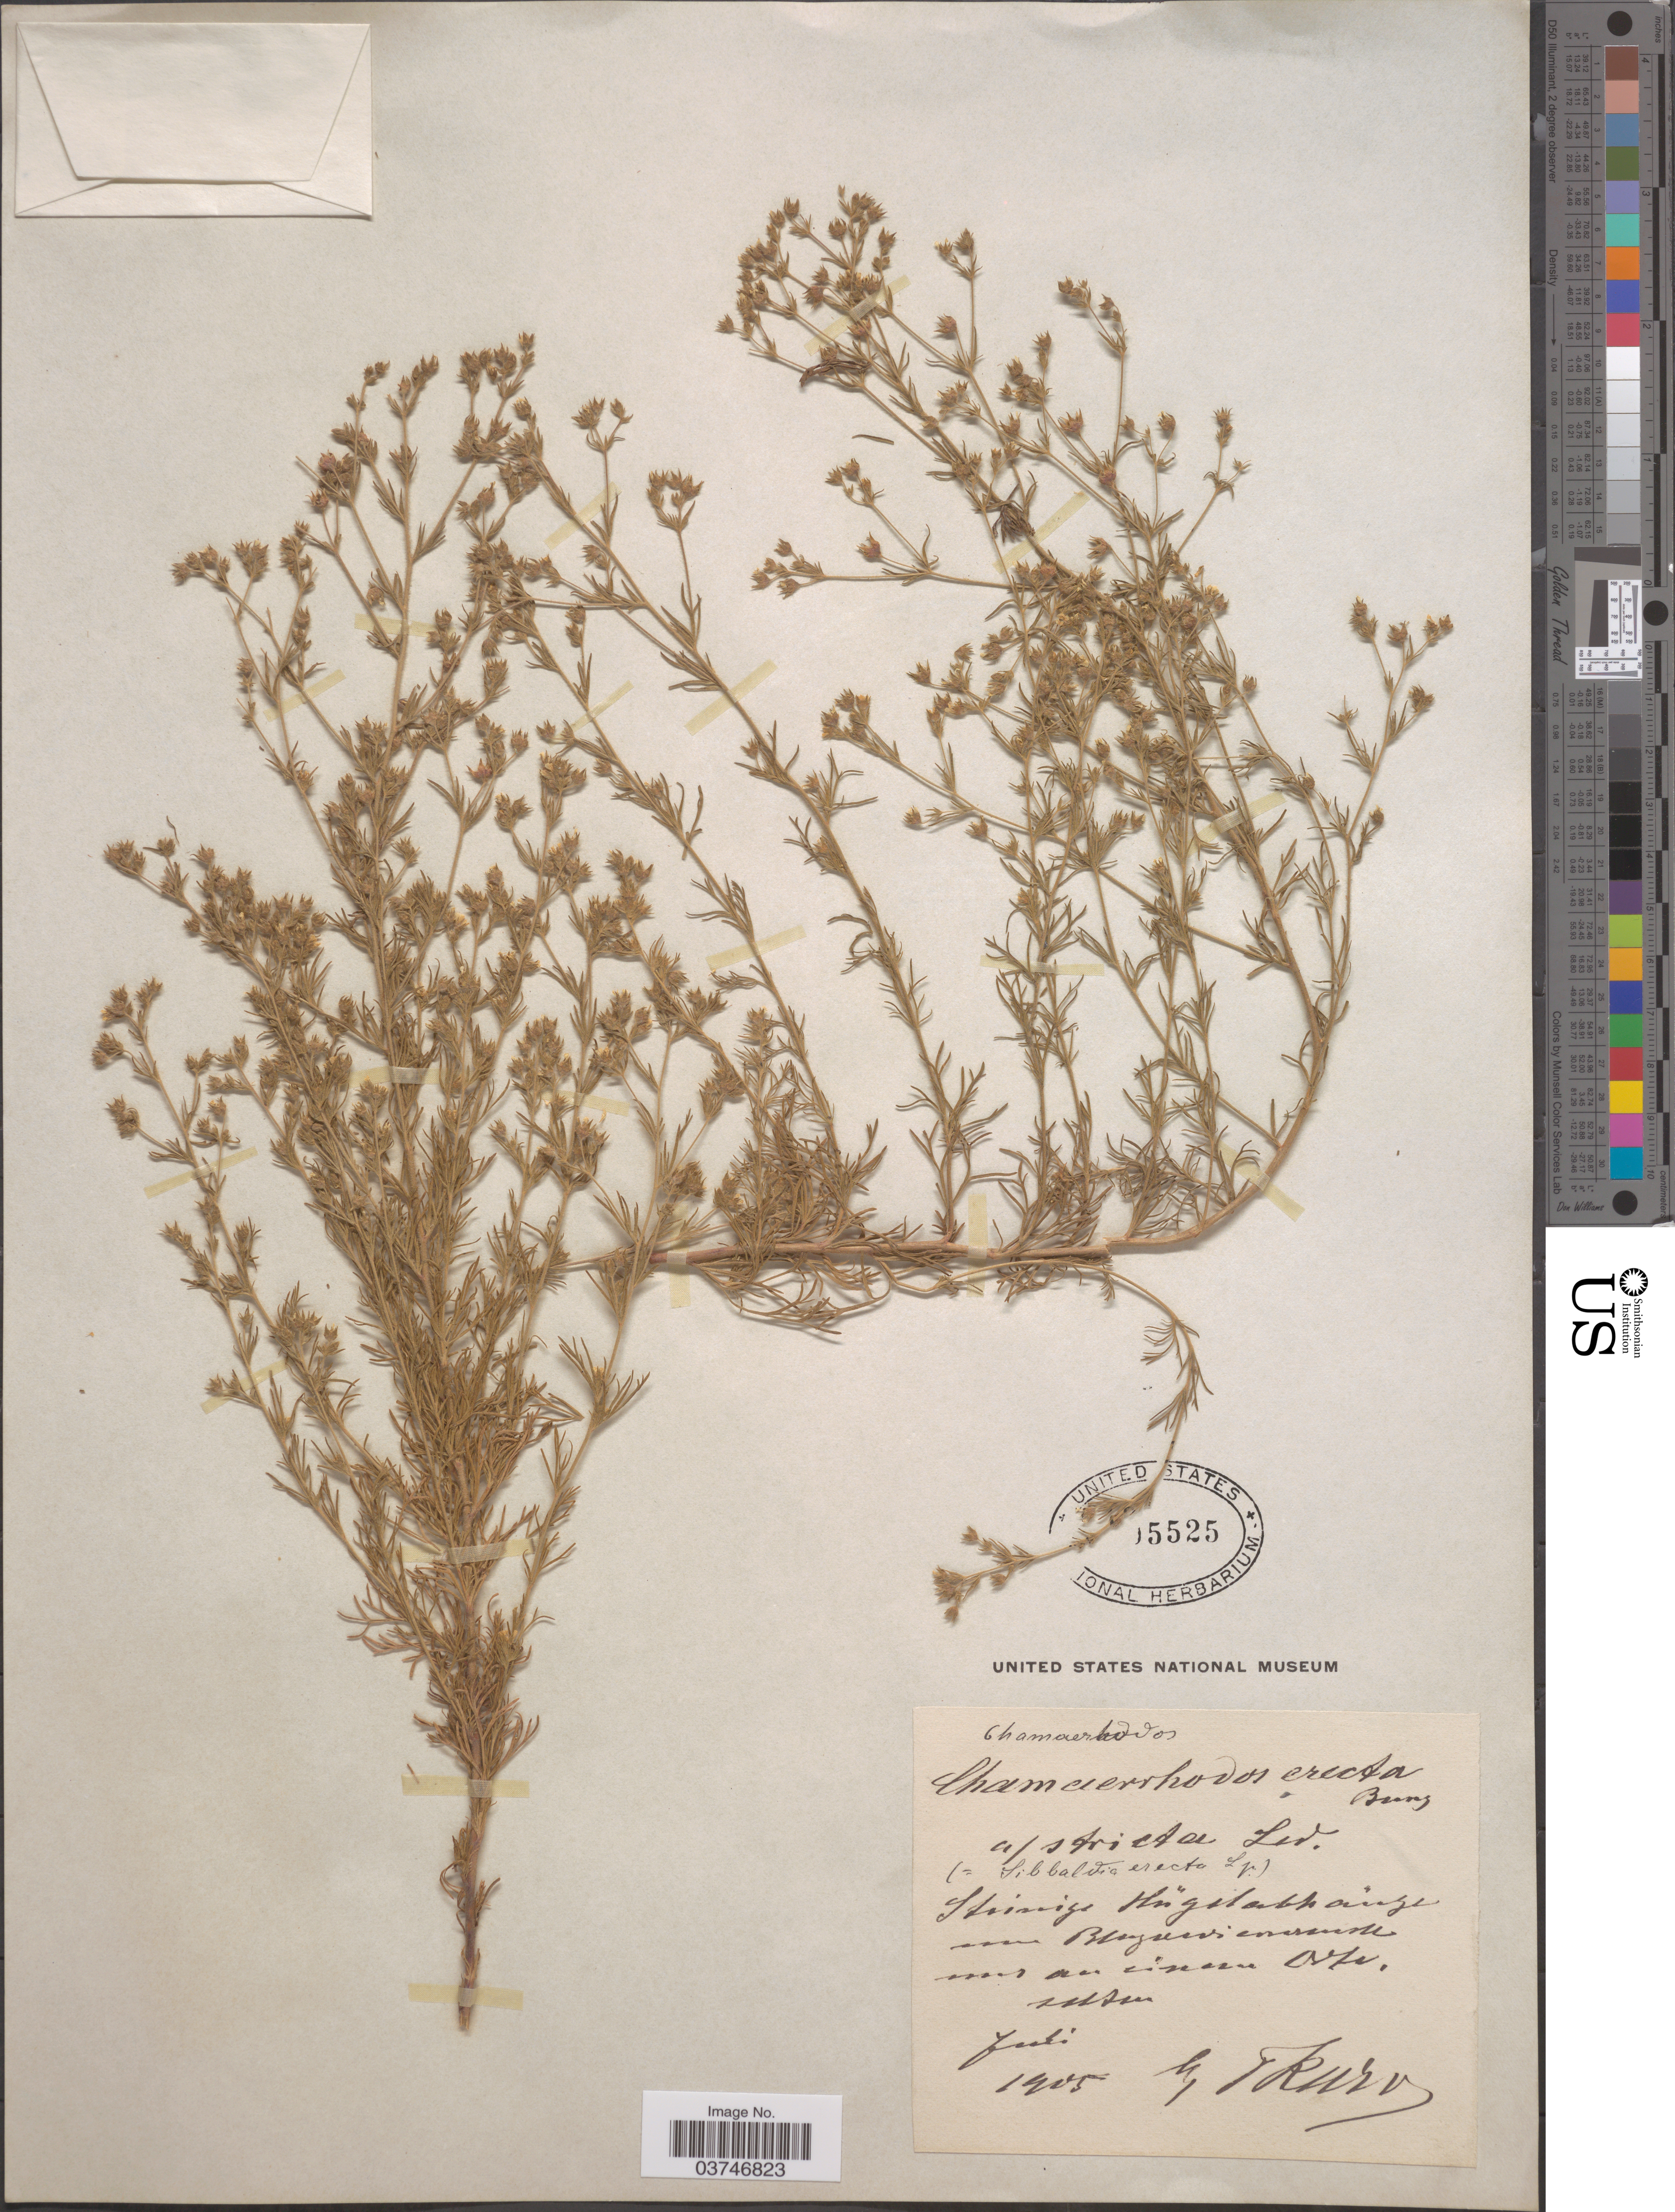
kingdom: Plantae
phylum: Tracheophyta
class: Magnoliopsida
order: Rosales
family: Rosaceae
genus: Chamaerhodos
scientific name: Chamaerhodos erecta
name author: (L.) Bunge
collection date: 1905-07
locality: Steinige Hügelstabhanze nr Blayurdi envirosn en au ainam Oktze. [interpreted]